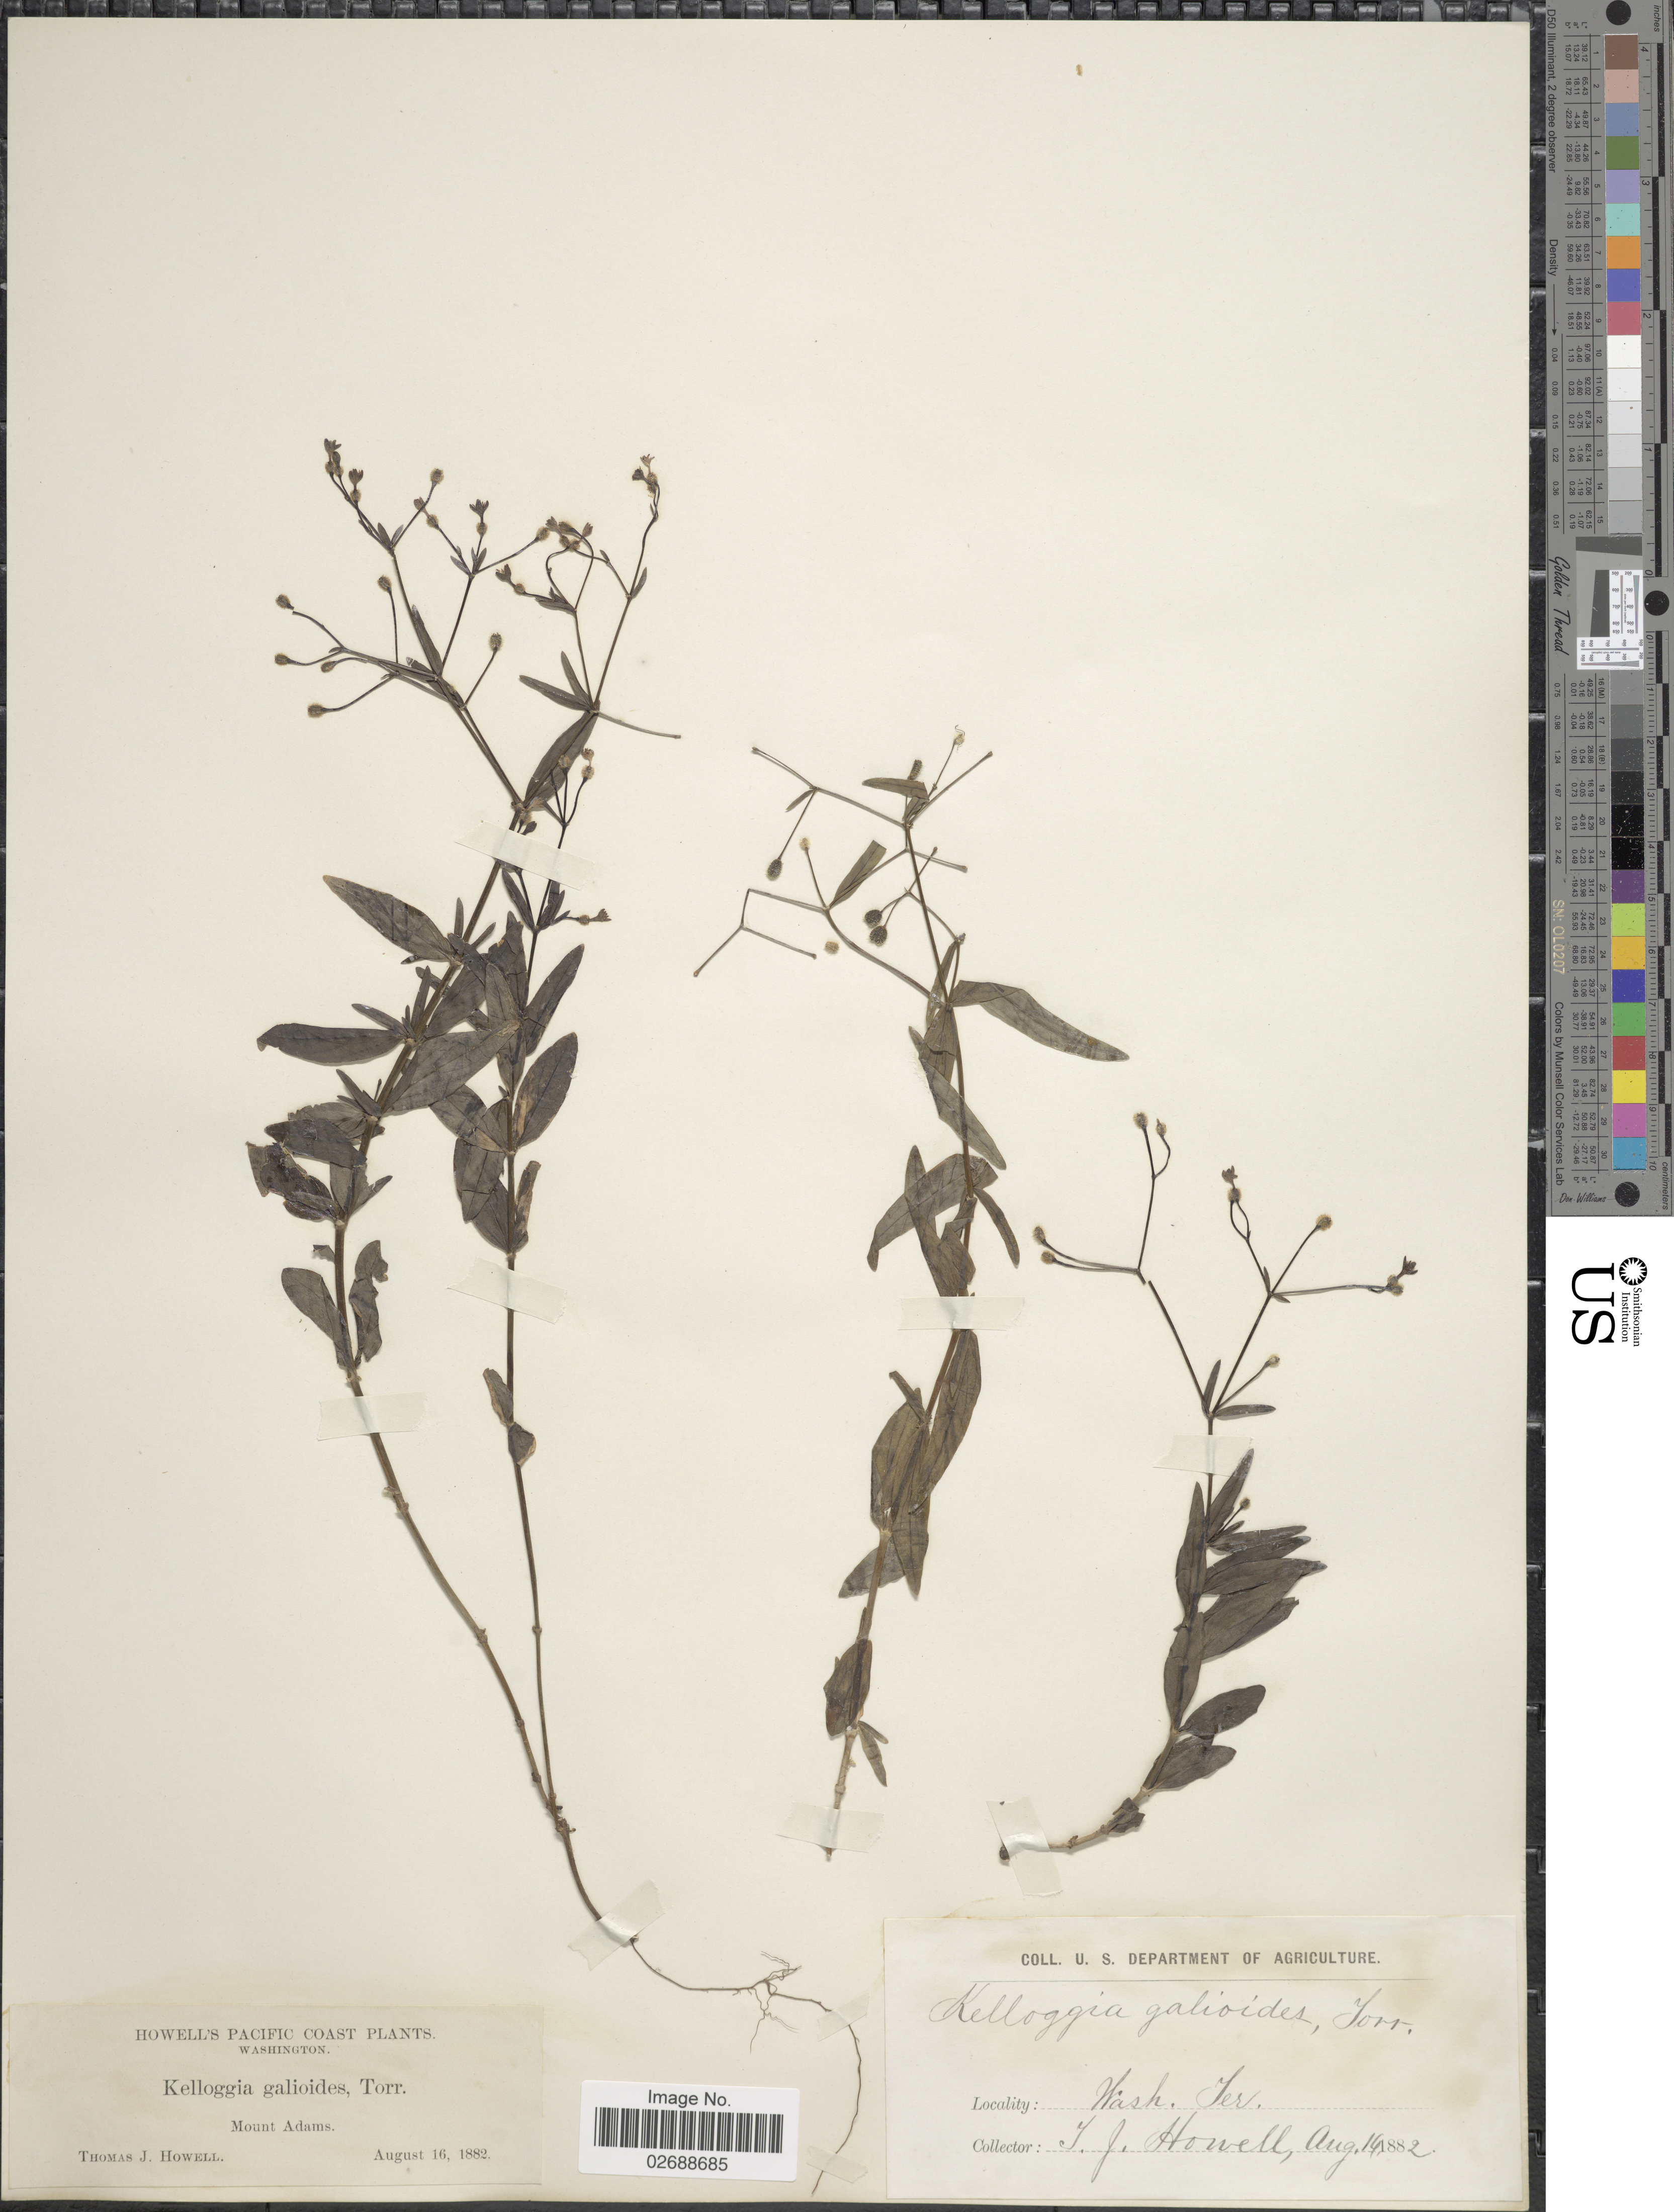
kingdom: Plantae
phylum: Tracheophyta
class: Magnoliopsida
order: Gentianales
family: Rubiaceae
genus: Kelloggia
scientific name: Kelloggia galioides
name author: Torr. in Wilkes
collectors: T. J. Howell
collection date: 1882-08-16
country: United States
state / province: Washington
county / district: Yakima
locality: Pacific Coast. Mount Adams. Wash. terr.